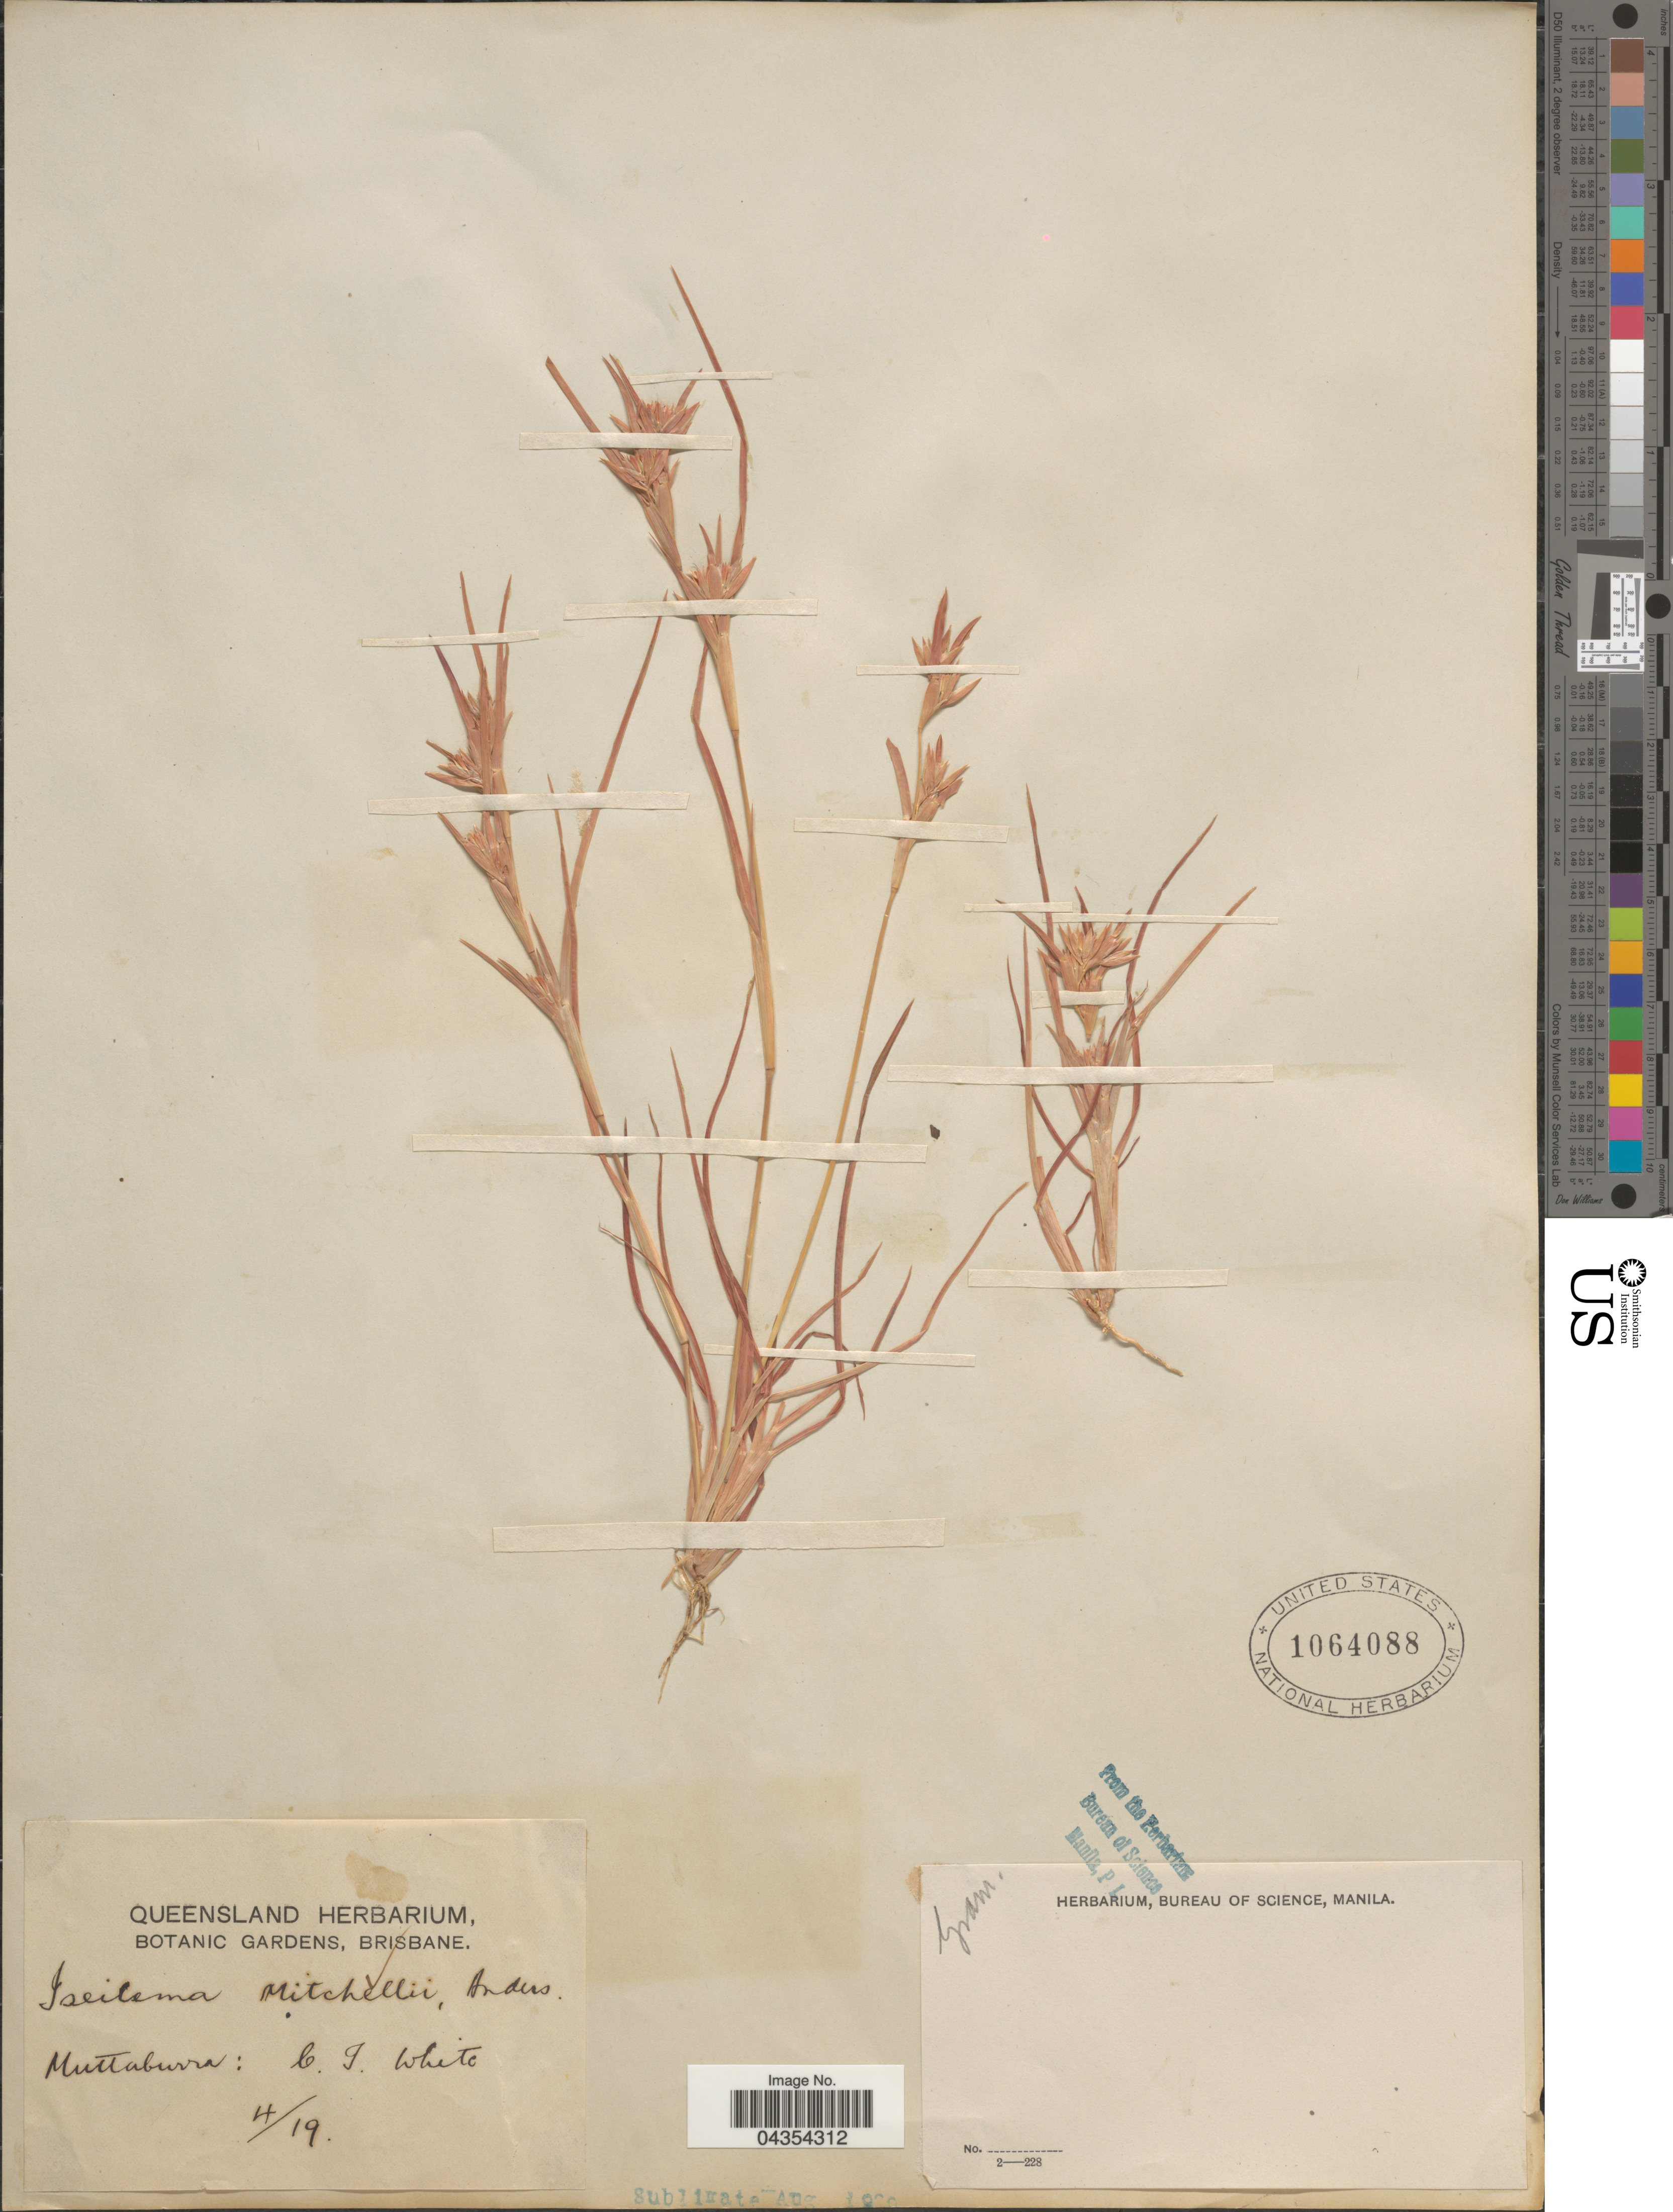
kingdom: Plantae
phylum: Tracheophyta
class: Liliopsida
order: Poales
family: Poaceae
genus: Iseilema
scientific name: Iseilema membranaceum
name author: (Lindl.) Domin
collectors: Queensland Herbarium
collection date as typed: Transcribed d/m/y: /4/19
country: Australia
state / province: Queensland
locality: Muttaburra: C. I. White.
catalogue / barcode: US 1064088